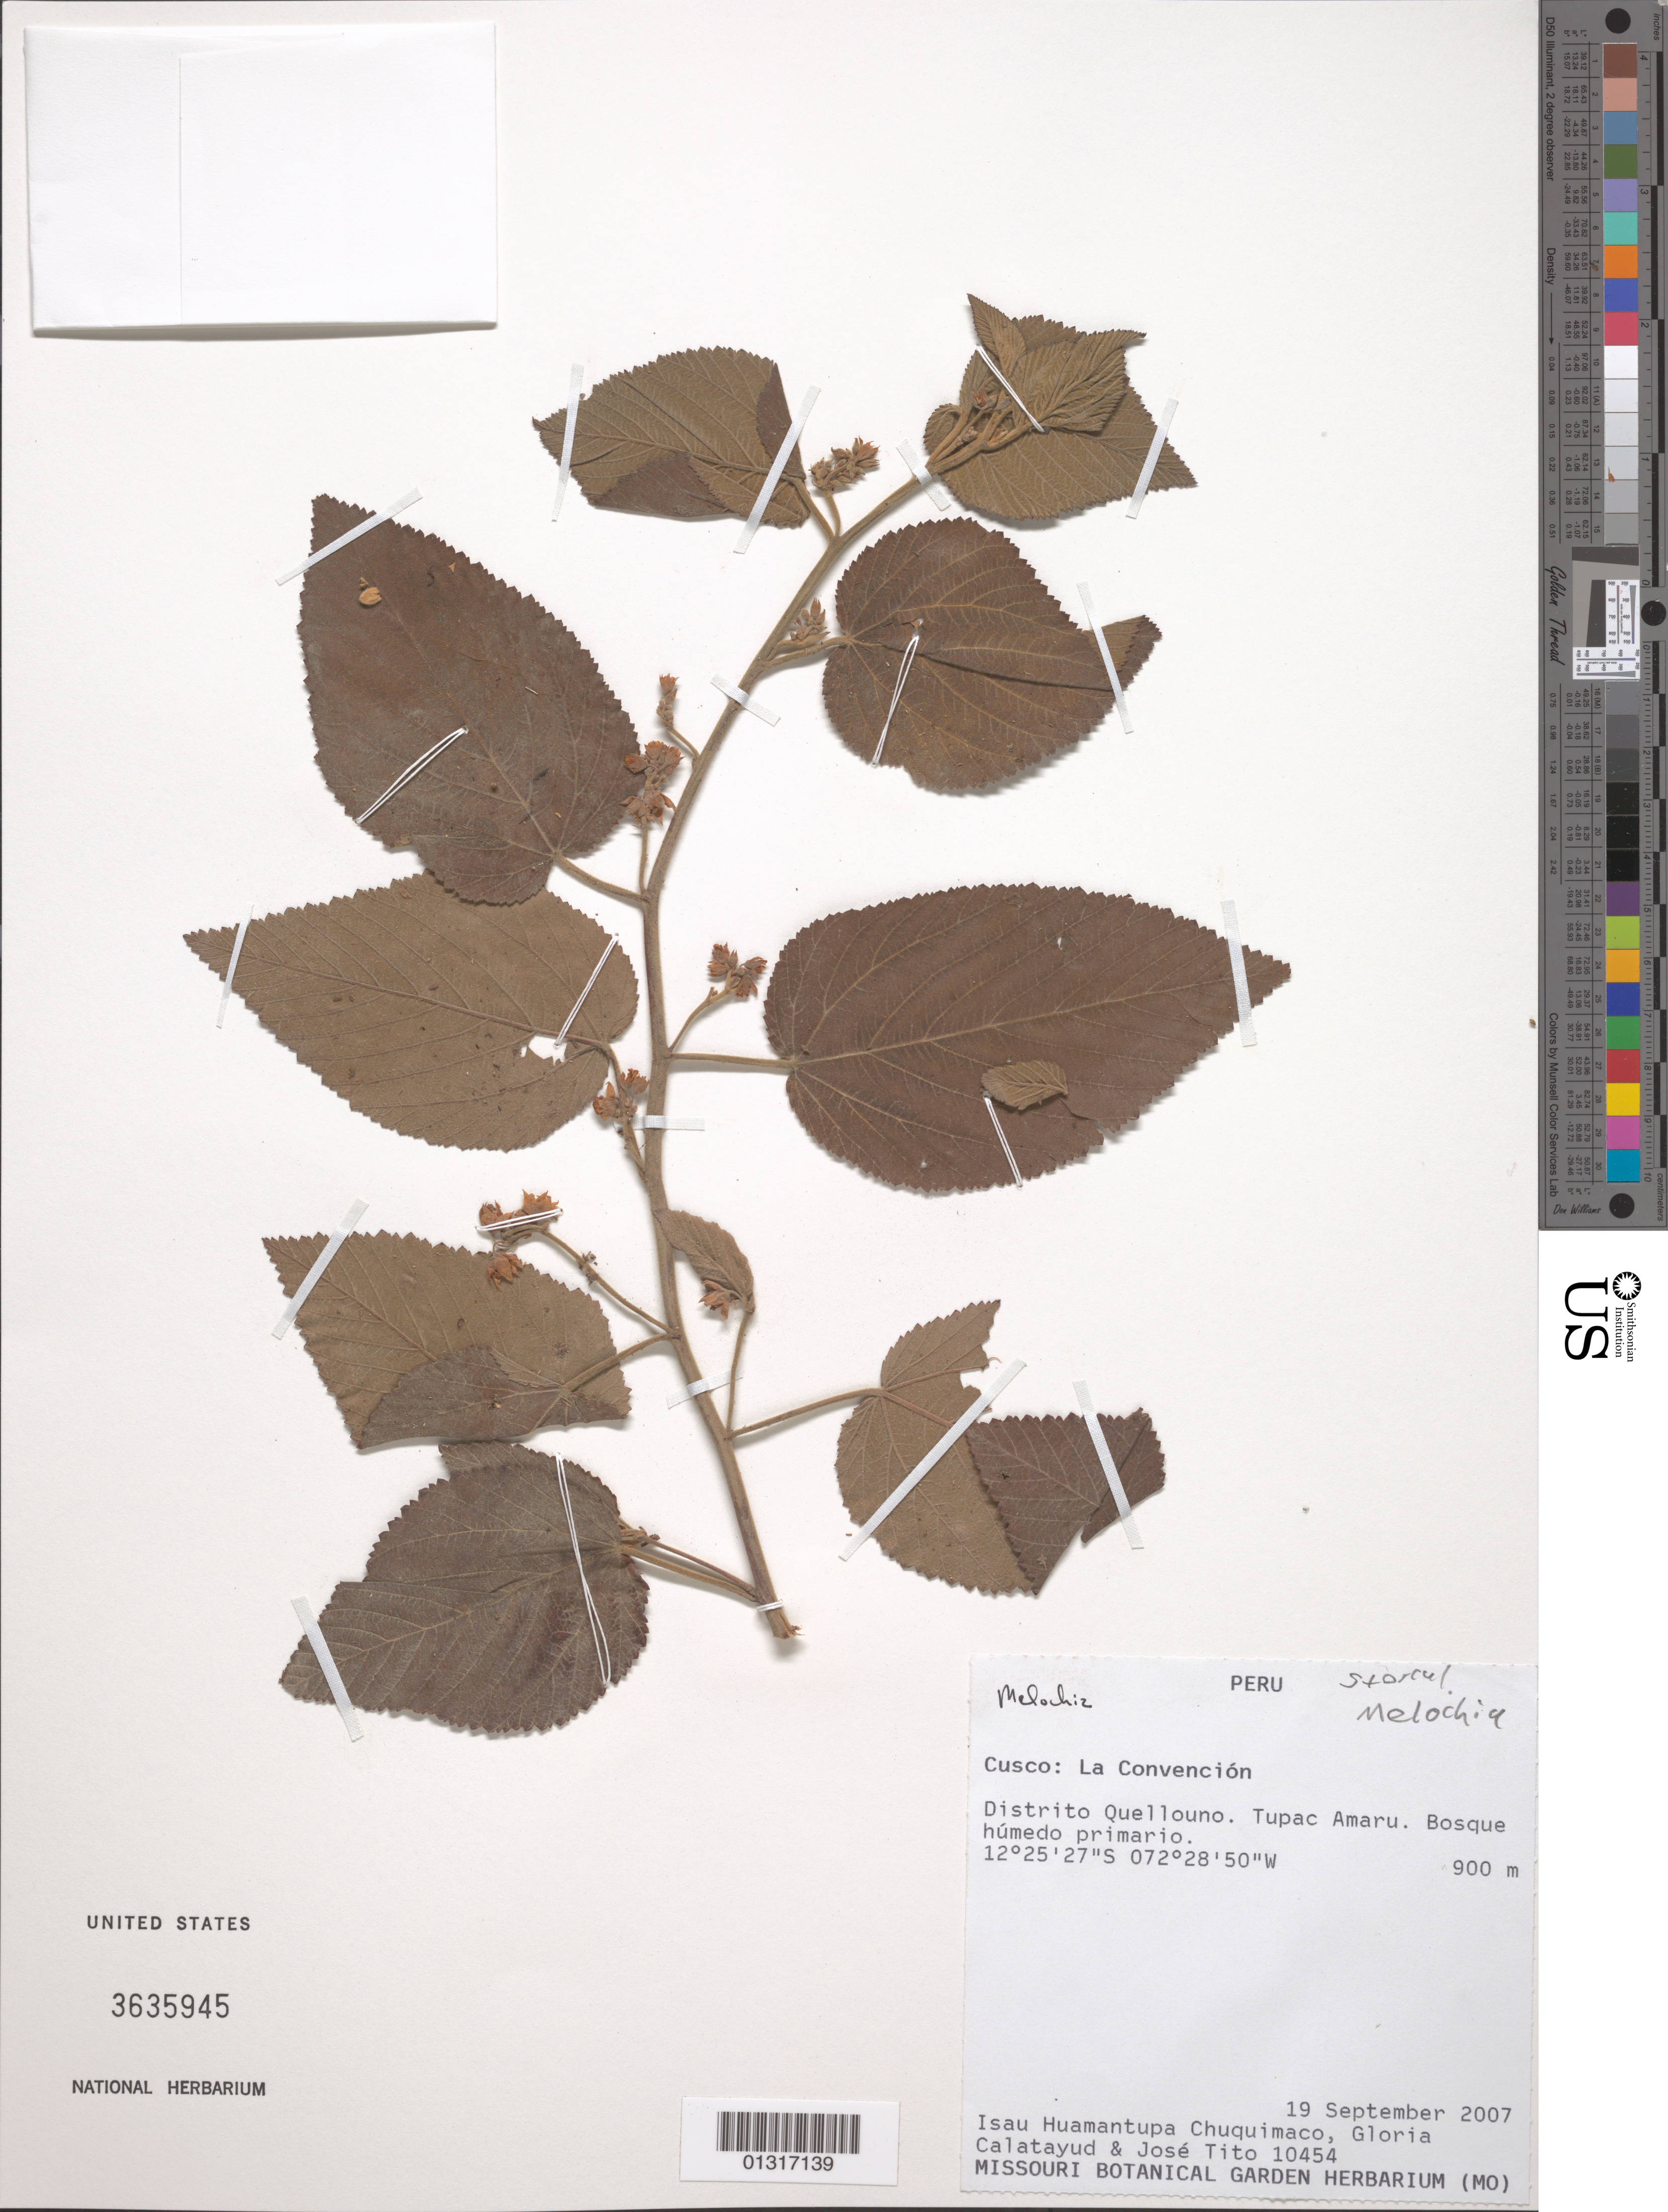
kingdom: Plantae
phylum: Tracheophyta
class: Magnoliopsida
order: Malvales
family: Malvaceae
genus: Melochia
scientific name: Melochia sp.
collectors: I. Huamantupa, G. Calatayud & J. Tito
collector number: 10454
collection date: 2007-09-19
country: Peru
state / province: Cusco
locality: La Convencion, Distrito Quellouno, Tupac Amaru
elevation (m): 900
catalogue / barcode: US 3635945